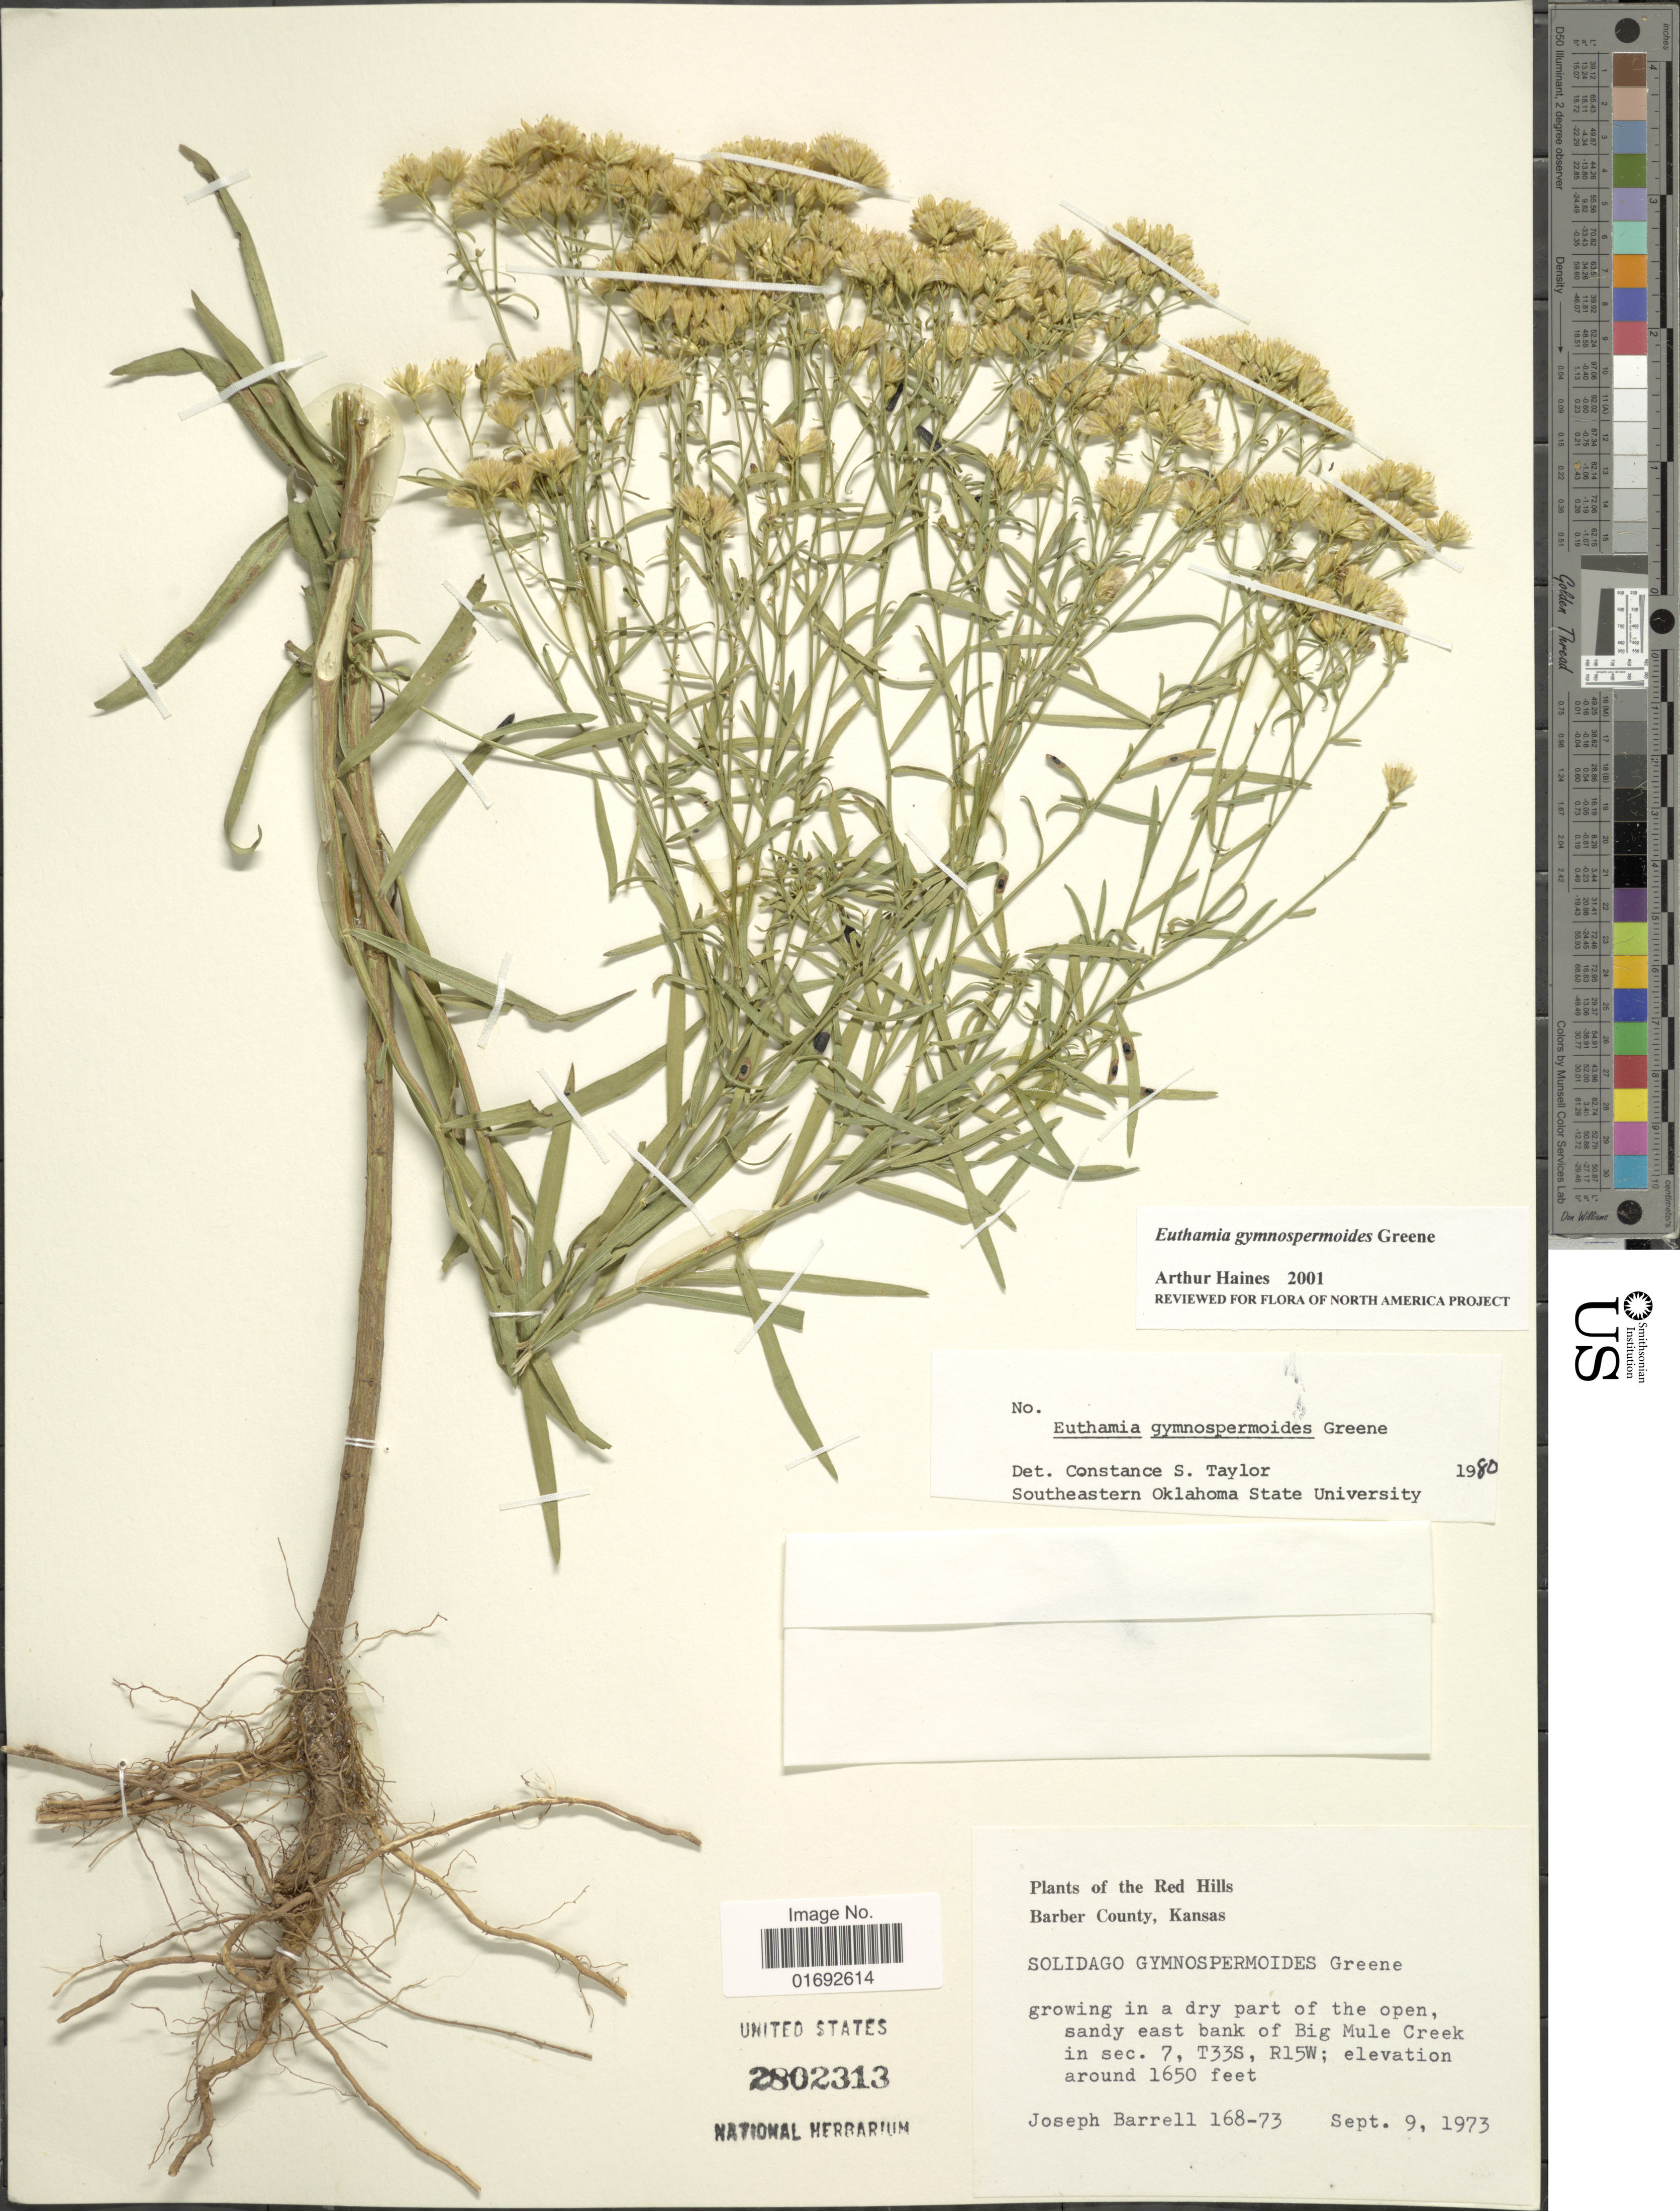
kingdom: Plantae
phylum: Tracheophyta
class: Magnoliopsida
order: Asterales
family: Asteraceae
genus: Euthamia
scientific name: Euthamia gymnospermoides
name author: Greene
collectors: J. Barrell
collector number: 168-73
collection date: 1973-09-09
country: United States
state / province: Kansas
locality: Red Hills, Barber County, east bank of Big Mule Creek in sec. 7, T33S, R15W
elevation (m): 503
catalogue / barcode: US 2802313